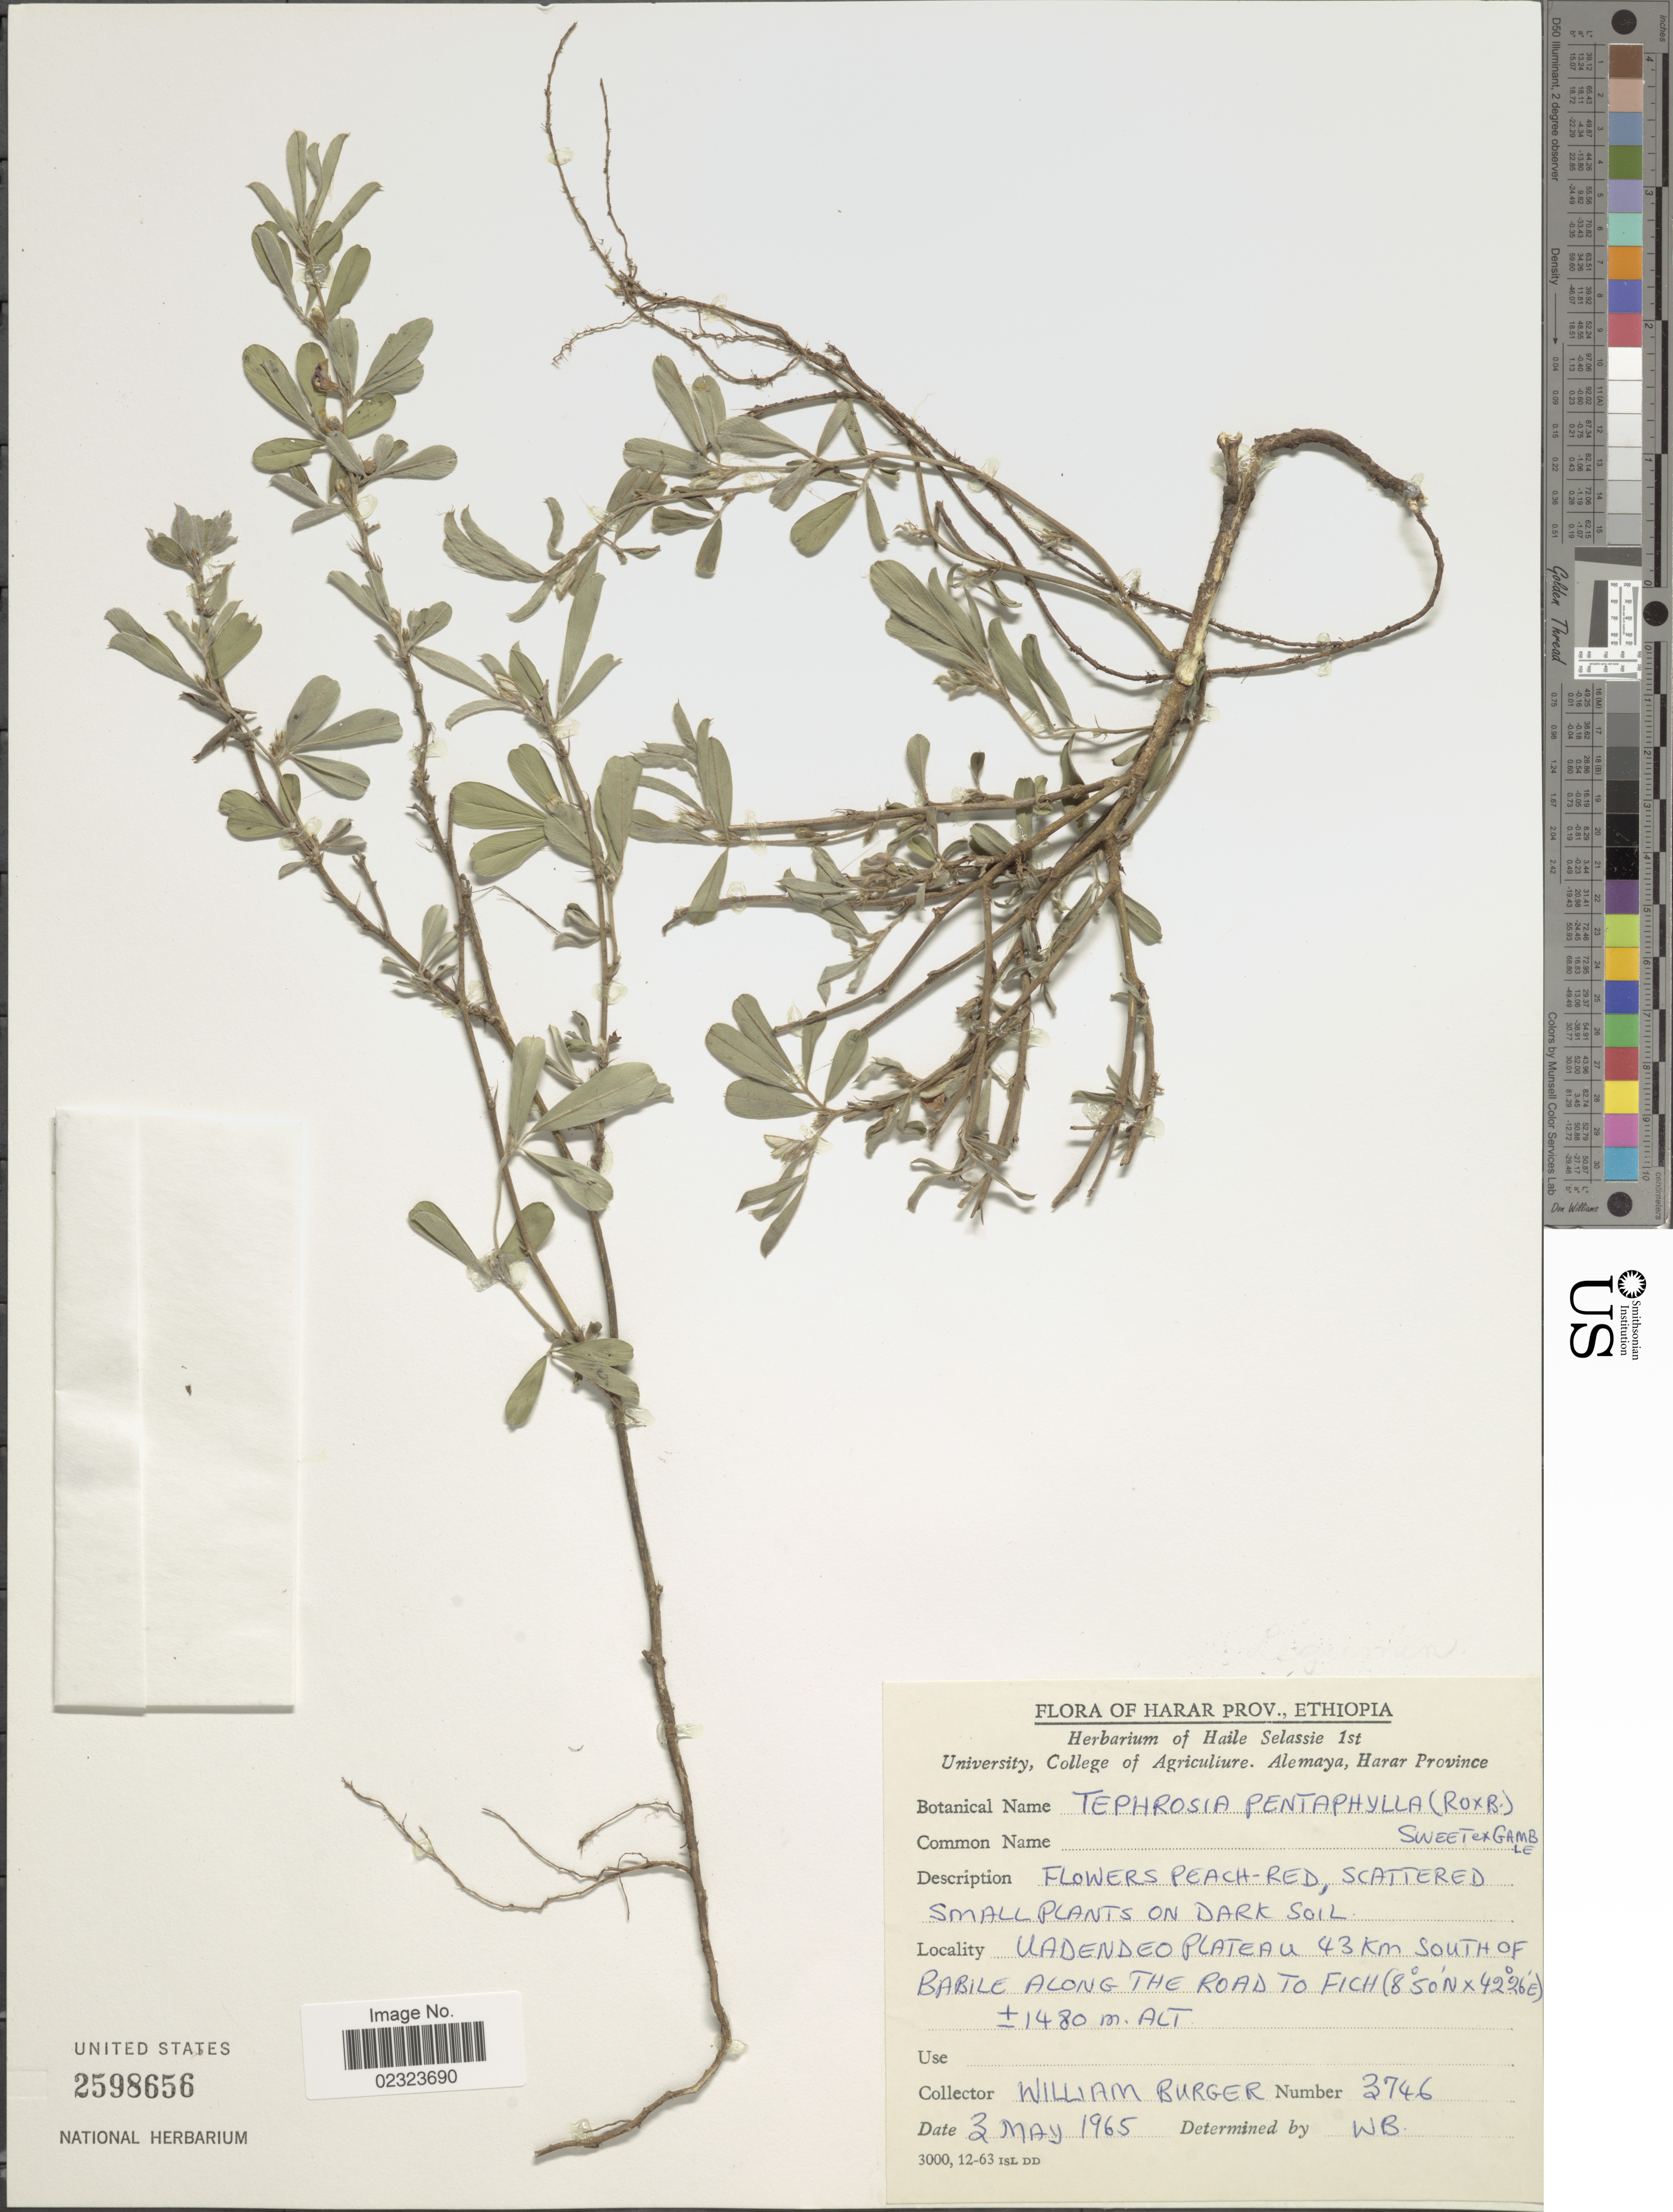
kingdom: Plantae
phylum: Tracheophyta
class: Magnoliopsida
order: Fabales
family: Fabaceae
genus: Tephrosia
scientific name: Tephrosia pentaphylla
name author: Sweet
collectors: W. Burger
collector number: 3746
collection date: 1965-05-03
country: Ethiopia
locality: Harar Prov., Uadendeo Plateau 43 km south of babile along the road to Fich.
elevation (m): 1480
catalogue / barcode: US 2598656